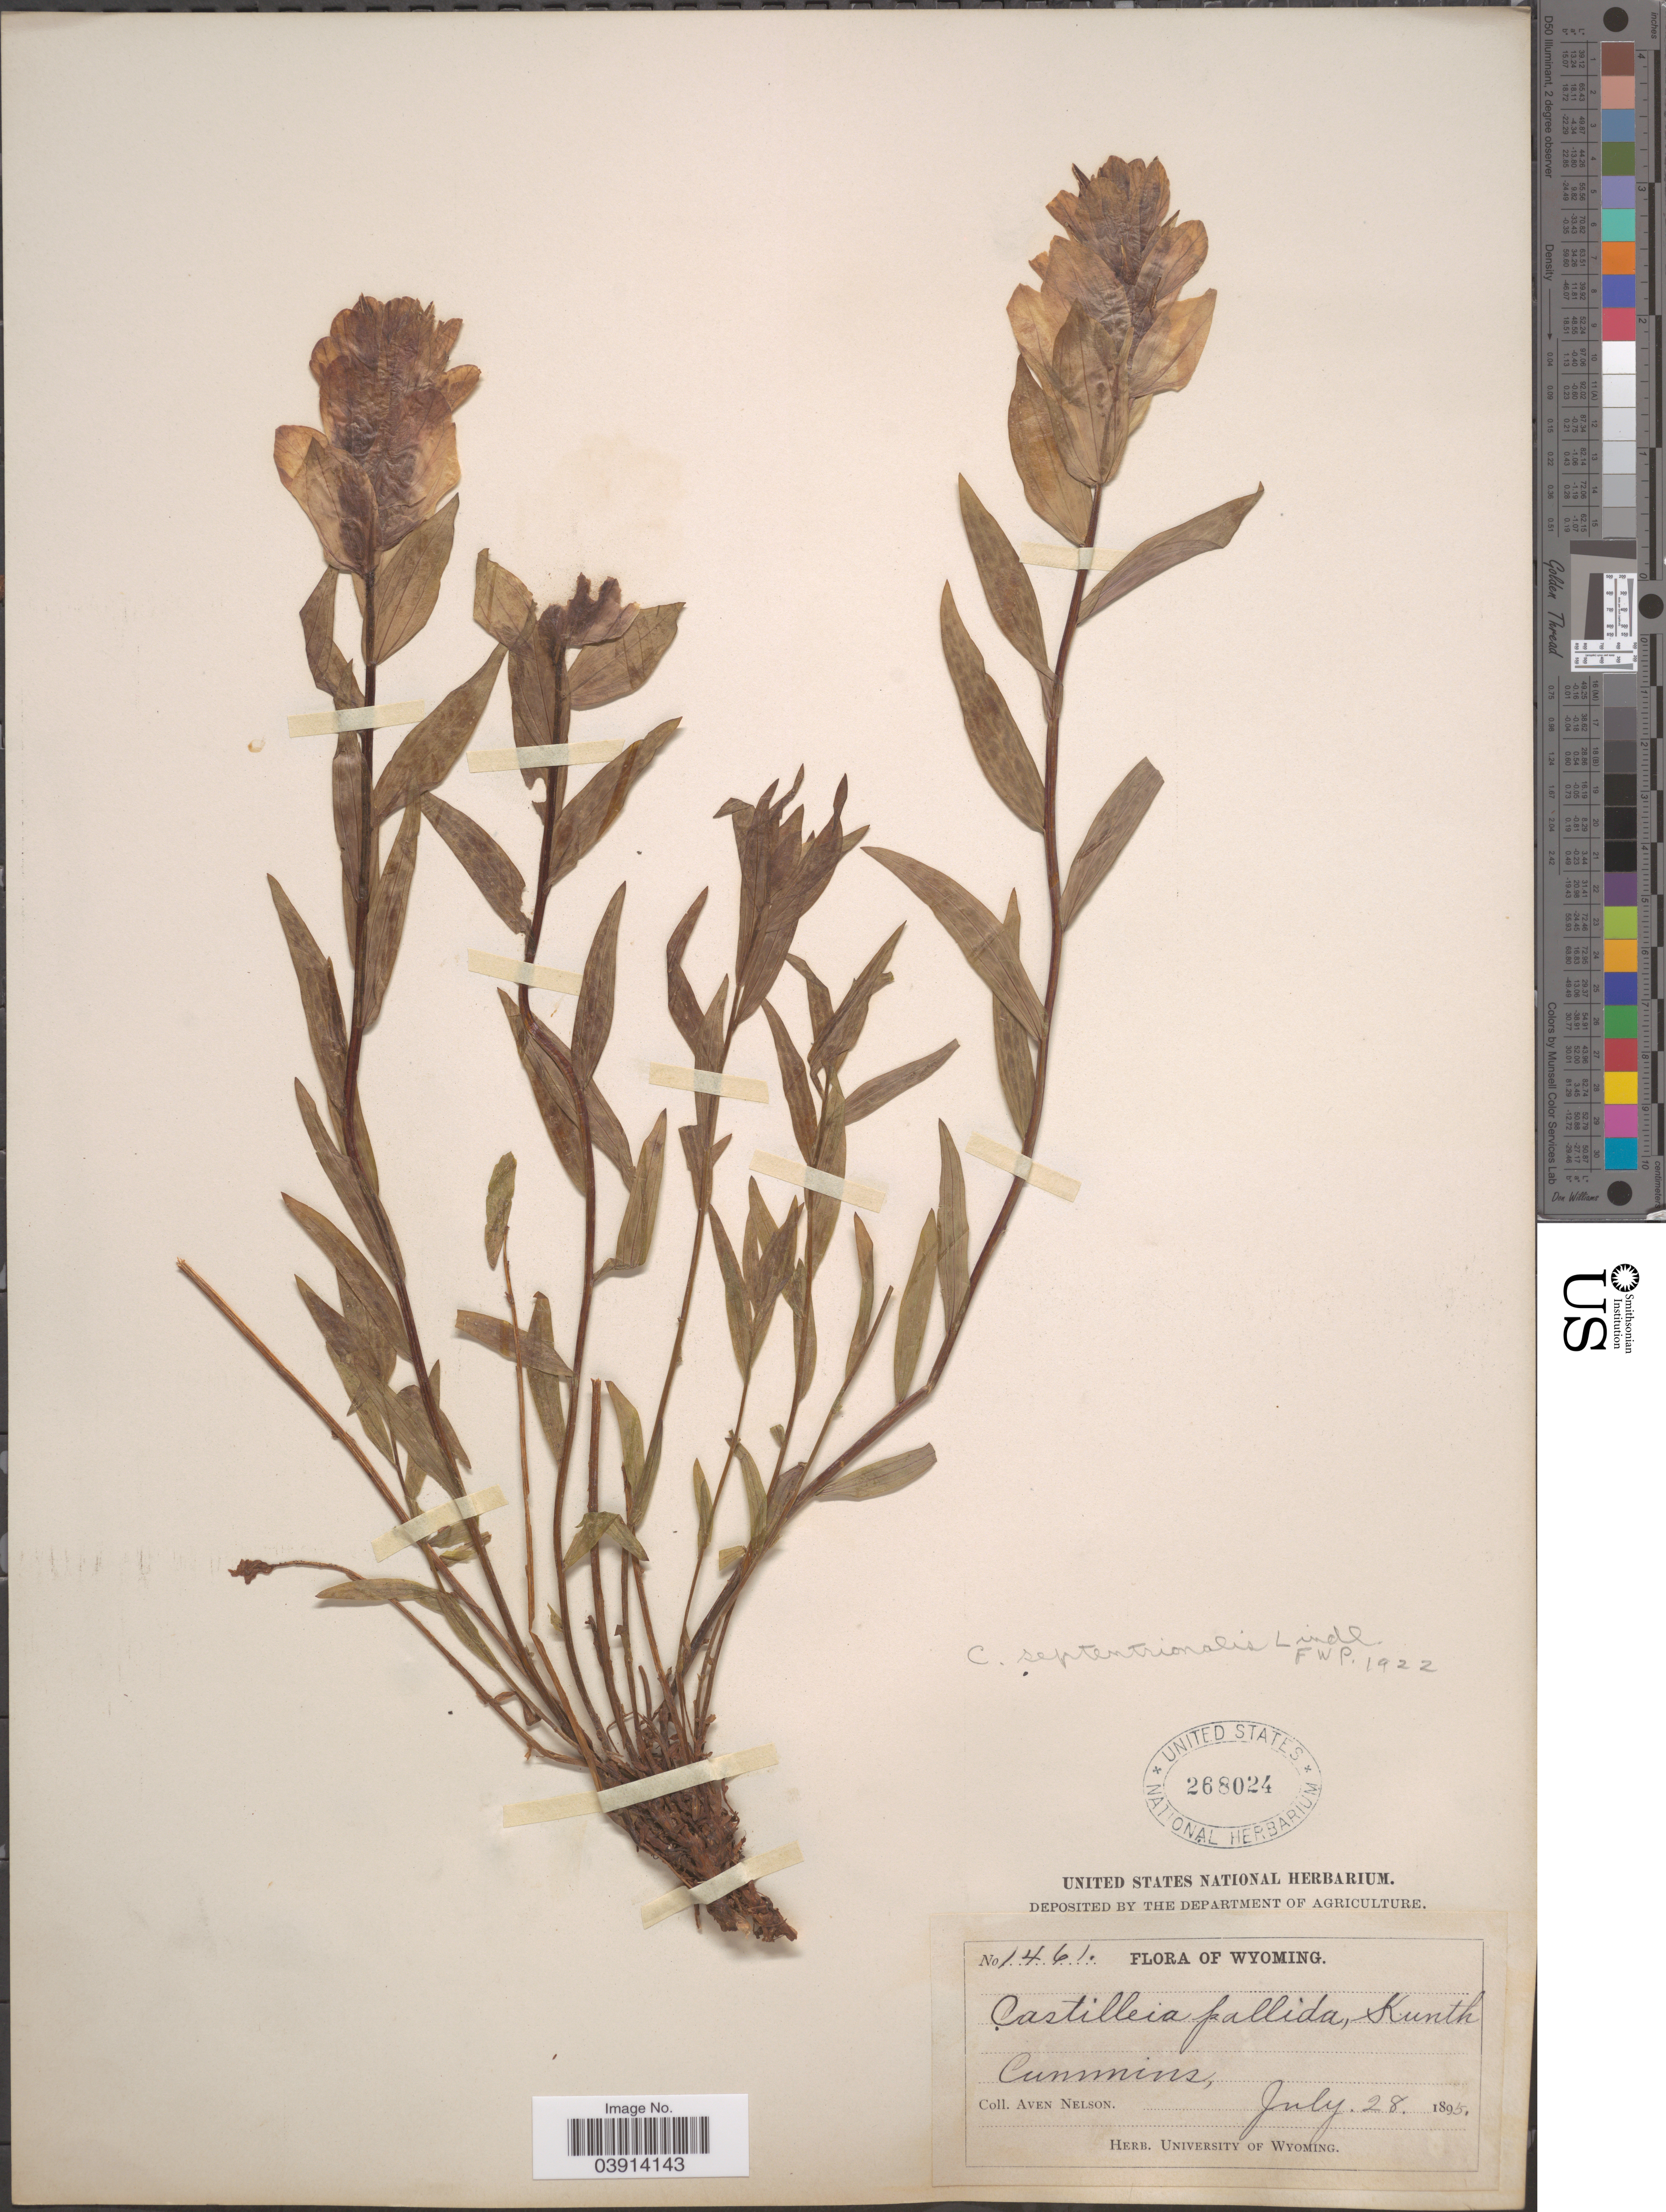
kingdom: Plantae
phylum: Tracheophyta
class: Magnoliopsida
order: Lamiales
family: Orobanchaceae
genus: Castilleja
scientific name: Castilleja septentrionalis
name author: Lindl.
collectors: A. Nelson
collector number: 1461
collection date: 1895-07-28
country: United States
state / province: Wyoming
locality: Cummins.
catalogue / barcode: US 268024